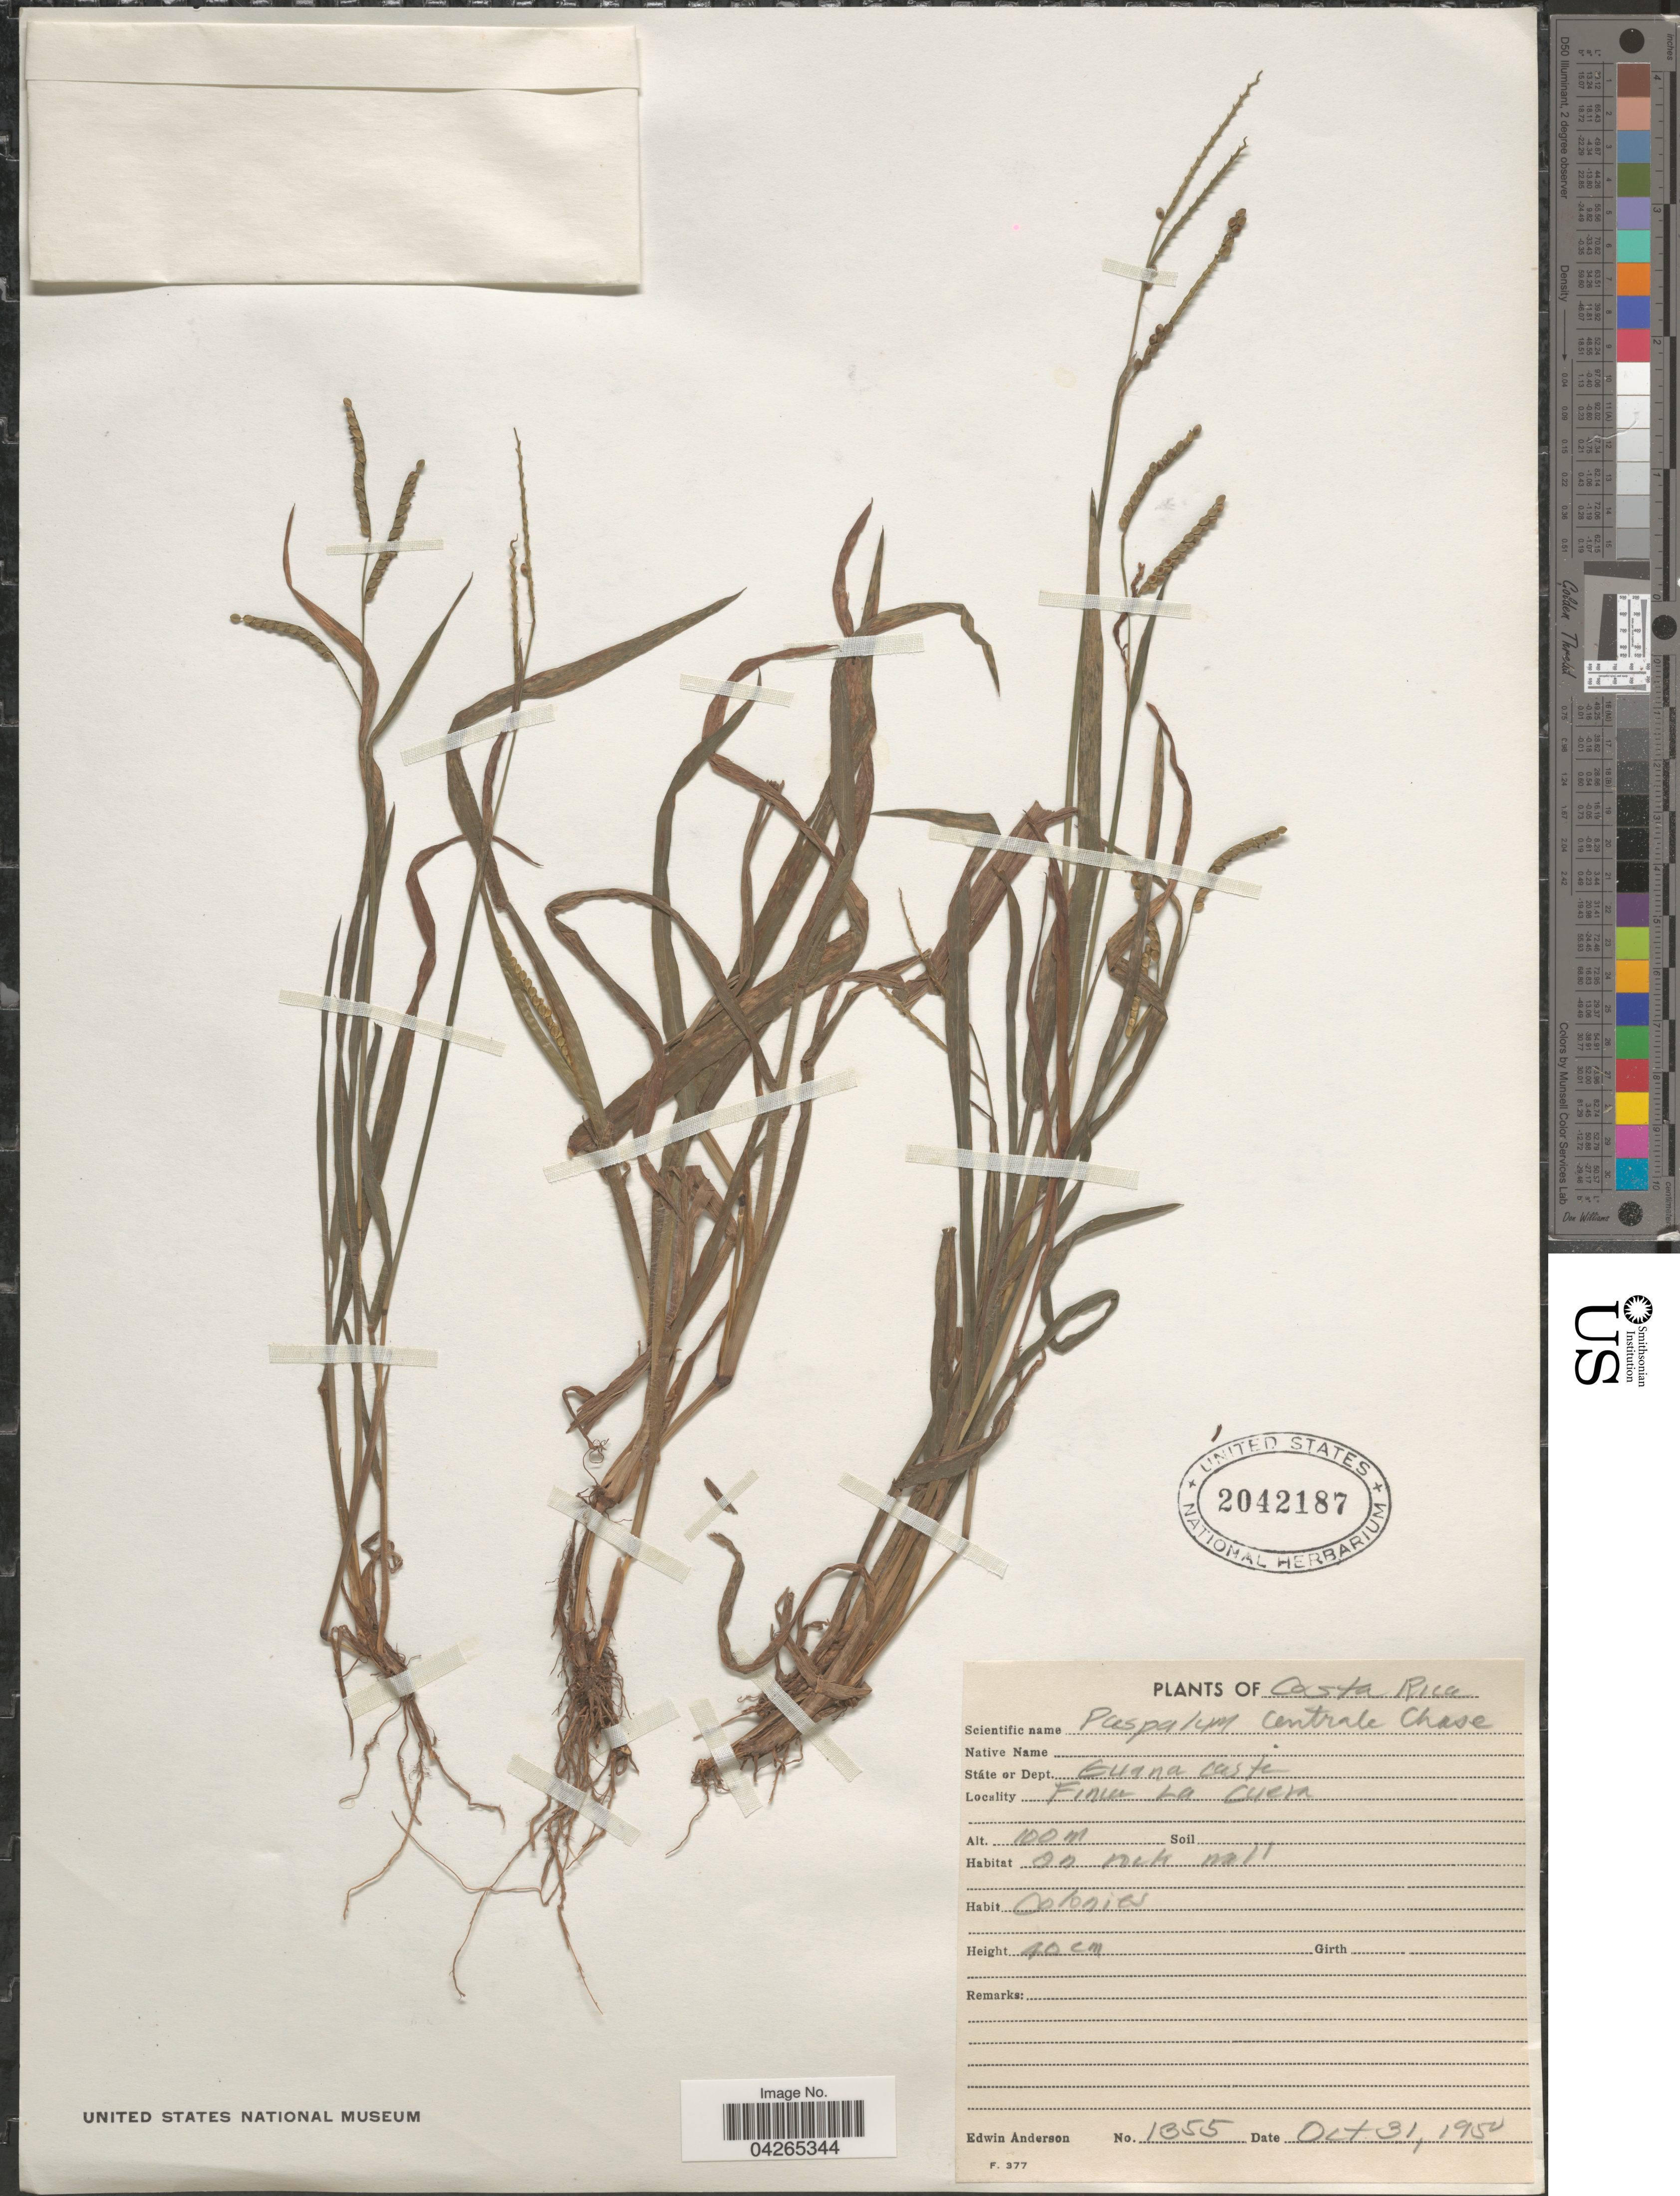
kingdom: Plantae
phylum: Tracheophyta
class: Liliopsida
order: Poales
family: Poaceae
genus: Paspalum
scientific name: Paspalum centrale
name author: Chase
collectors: E. Anderson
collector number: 1355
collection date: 1950-10-31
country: Costa Rica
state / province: Guanacaste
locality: State or Dept. Guanacaste. Finca La Cueva.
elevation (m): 100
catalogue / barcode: US 2042187